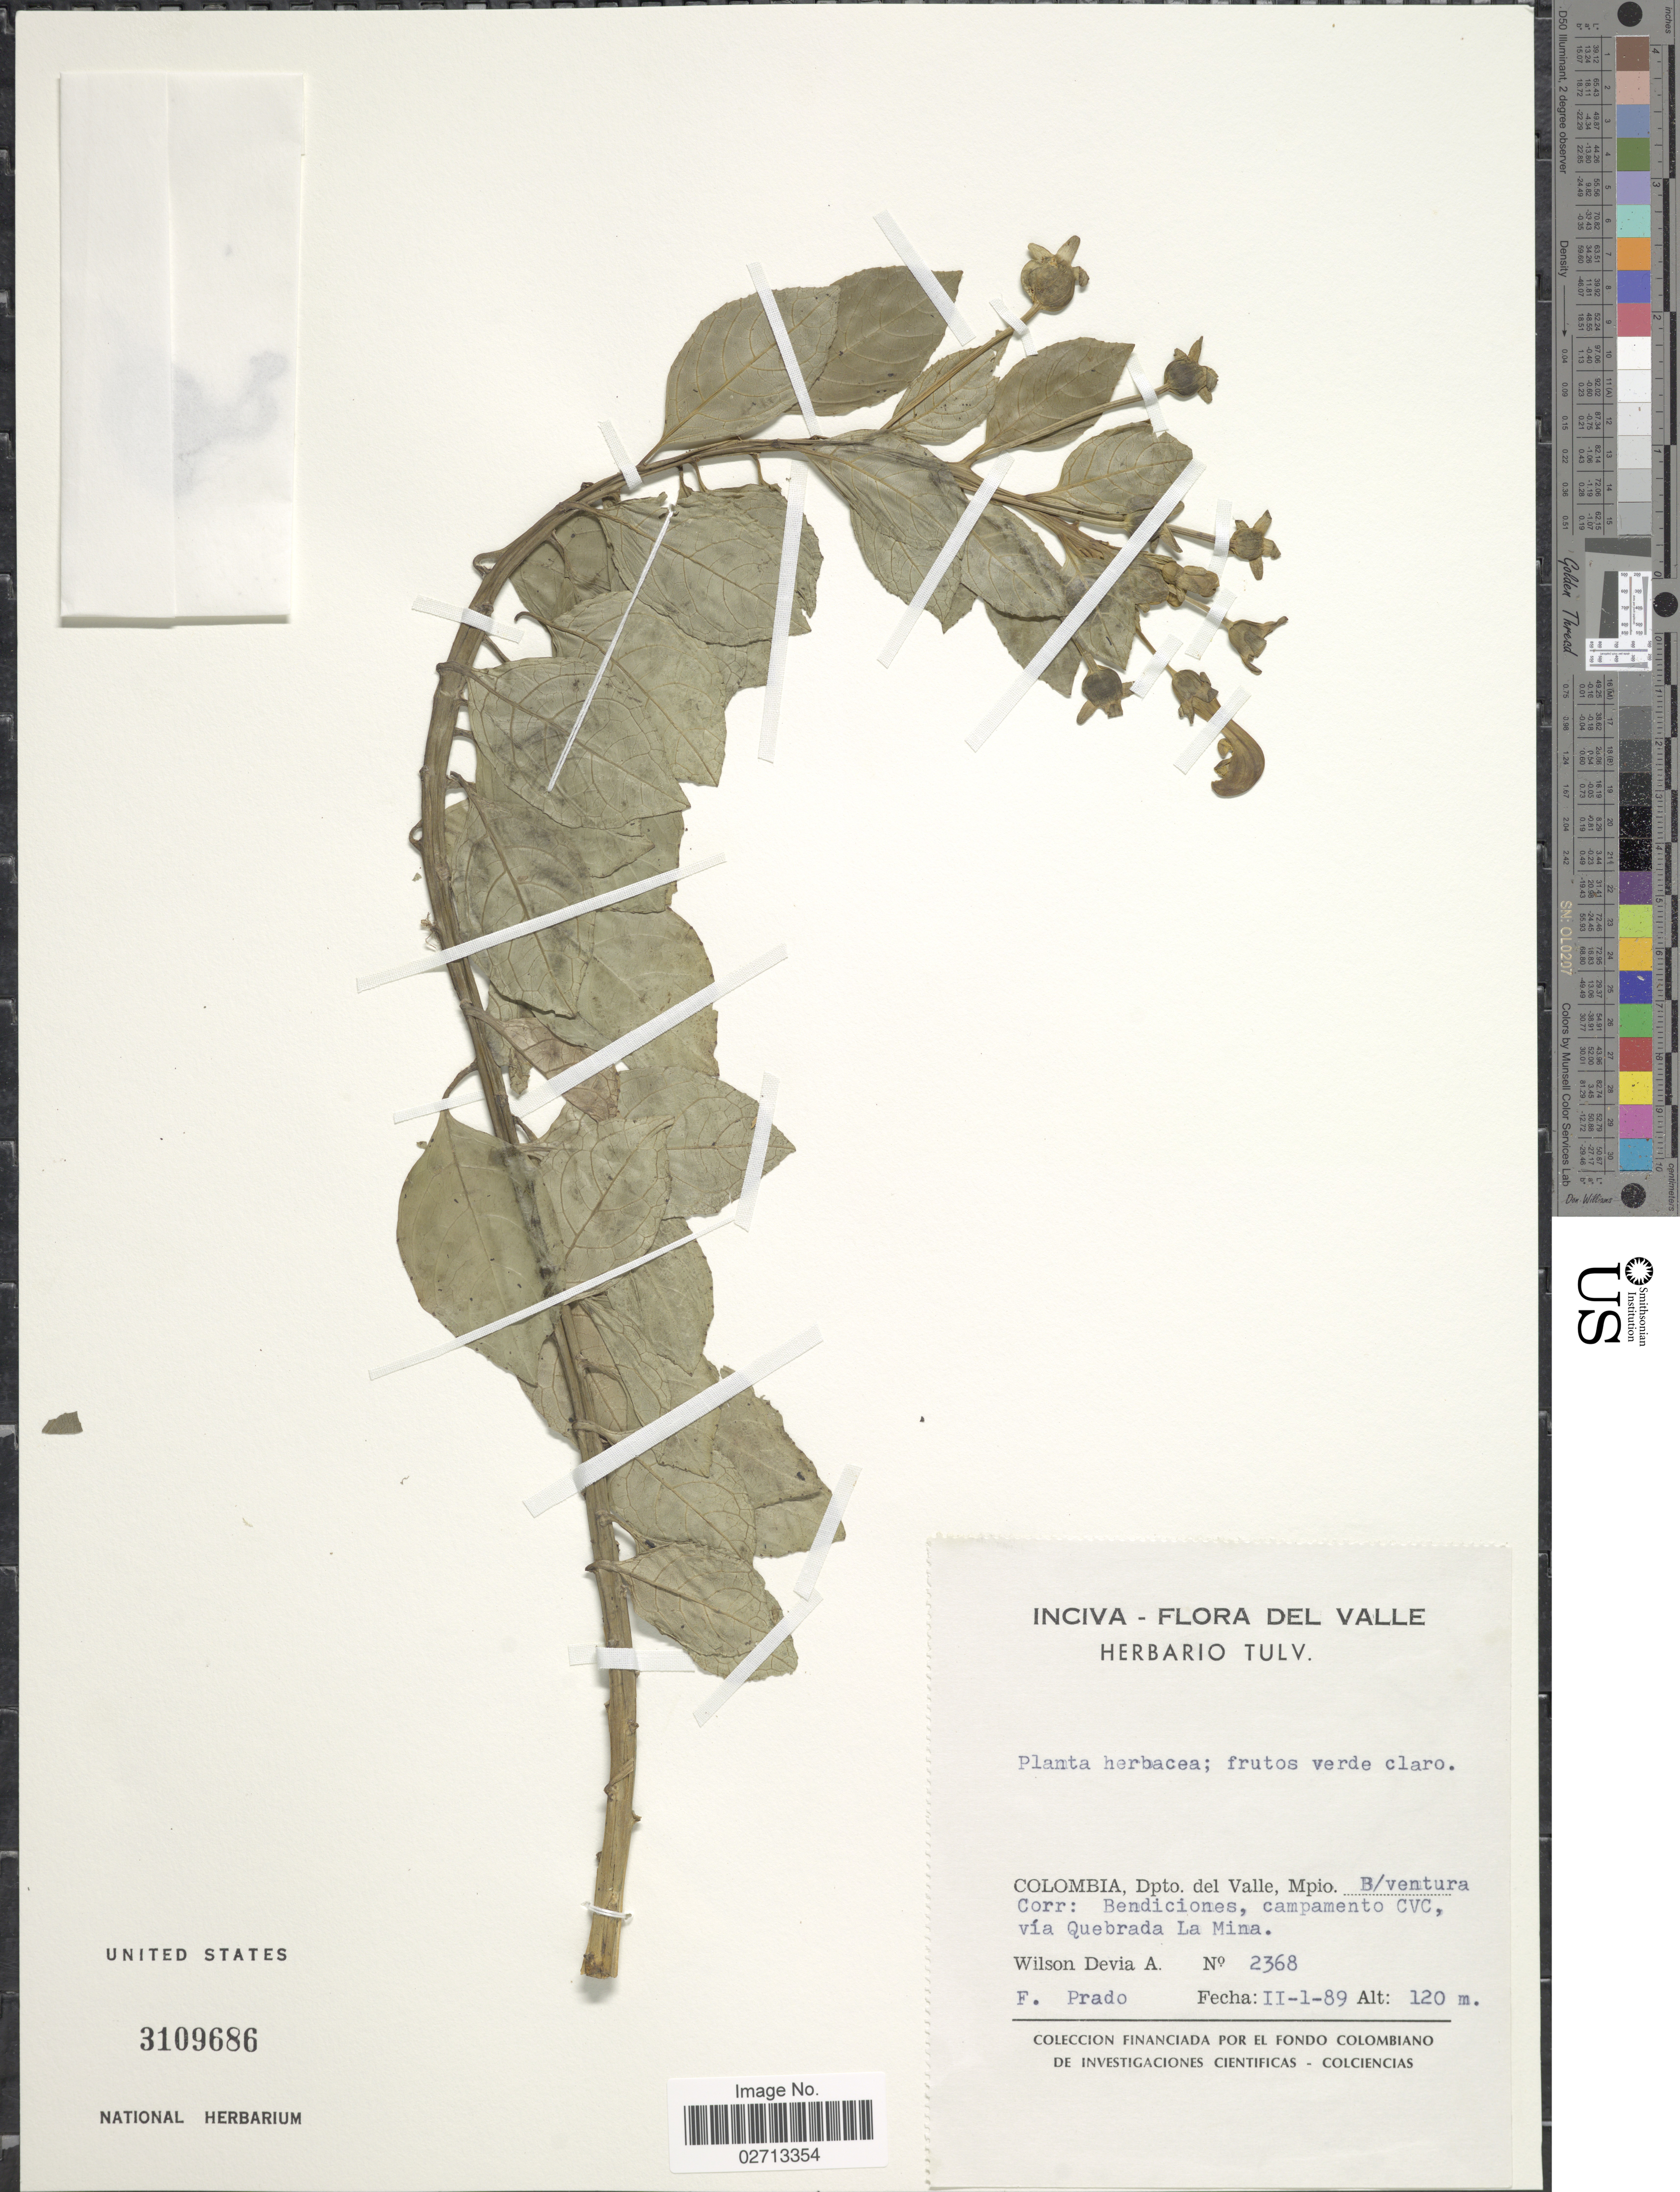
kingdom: Plantae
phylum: Tracheophyta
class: Magnoliopsida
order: Asterales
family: Campanulaceae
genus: Burmeistera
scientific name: Burmeistera sp.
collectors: W. Devia A. & F. Prado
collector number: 2368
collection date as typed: Transcribed d/m/y: 1/2/89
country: Colombia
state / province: Valle del Cauca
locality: Dpto. del Valle, Mpio. B/ventura Corr: Bendiciones, campamento CVC, vía Quebrada La Mina.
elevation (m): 120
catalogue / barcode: US 3109686